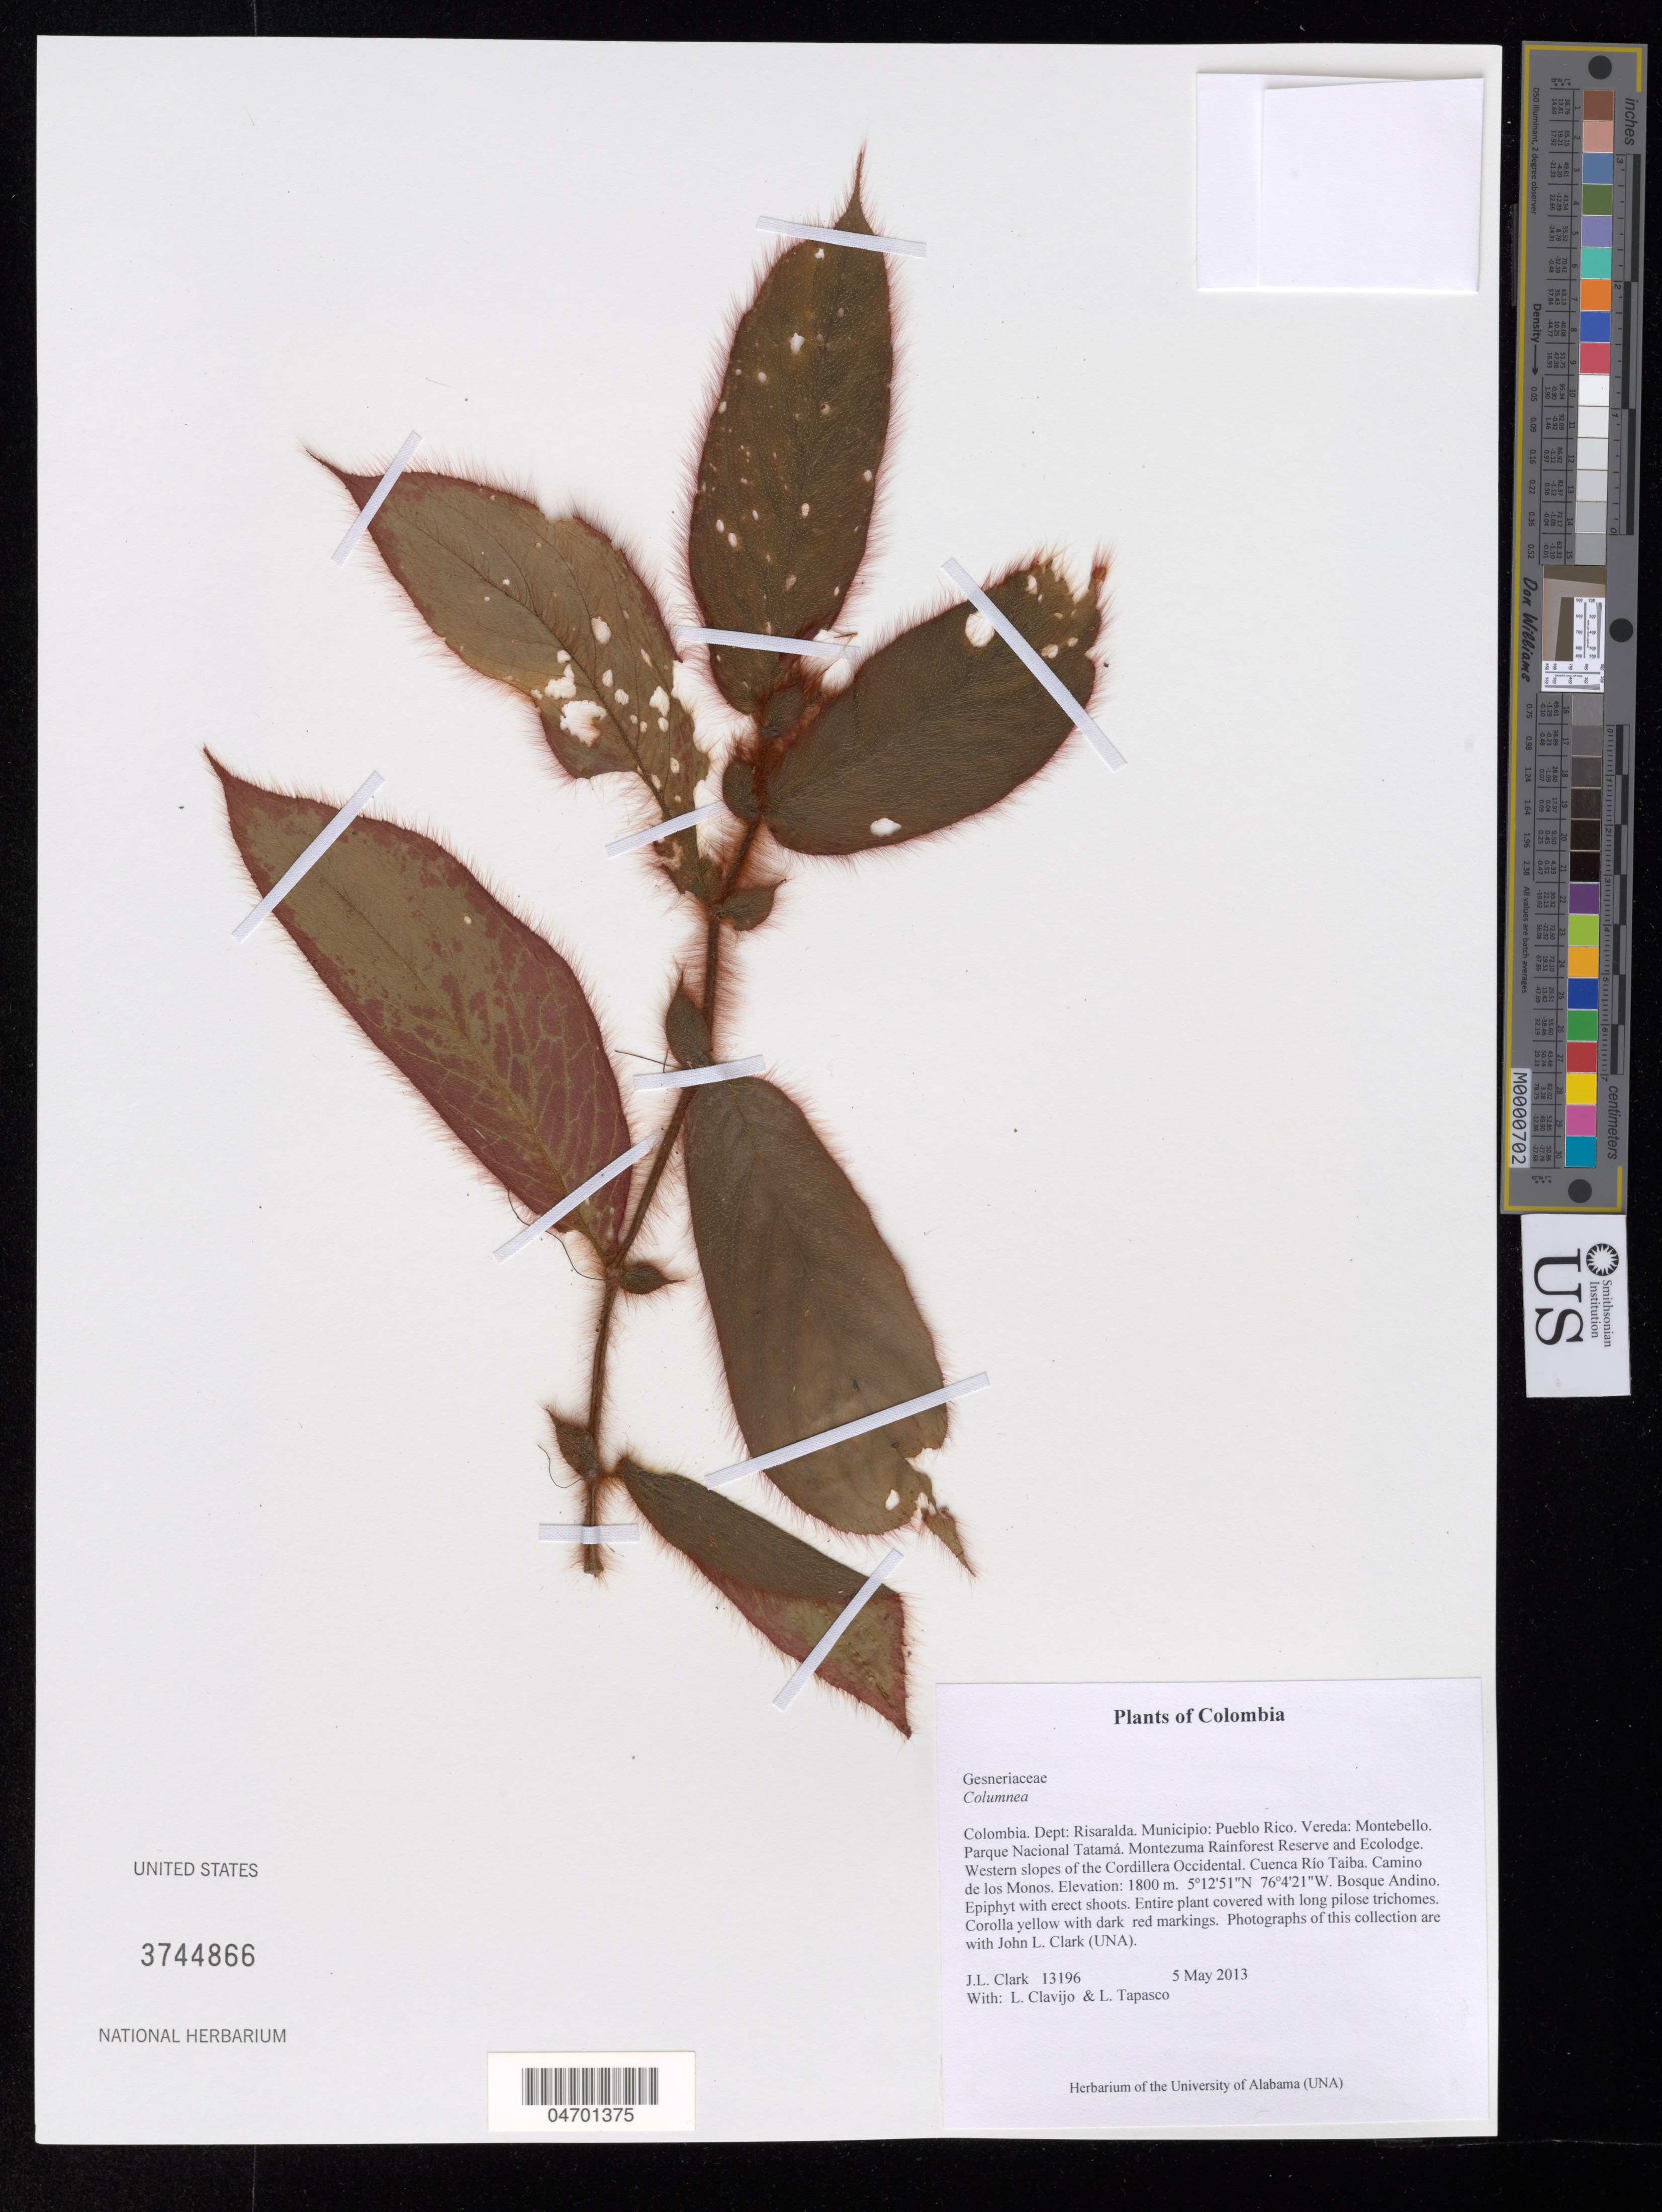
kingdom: Plantae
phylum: Tracheophyta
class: Magnoliopsida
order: Lamiales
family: Gesneriaceae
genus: Columnea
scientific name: Columnea sp.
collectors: J. L. Clark, L. Clavijo & D. Olstein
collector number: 13196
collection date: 2013-05-05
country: Colombia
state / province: Risaralda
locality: Dept: Risaralda. Municipio: Pueblo Rico. Vereda: Montebello. Parque Nacional Tatamá. Montezuma Rainforest Reserve and Ecolodge. Western slopes of the Cordillera Occidental. Cuenca Río Taiba. Camino de los Monos.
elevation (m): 1800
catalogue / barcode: US 3744866